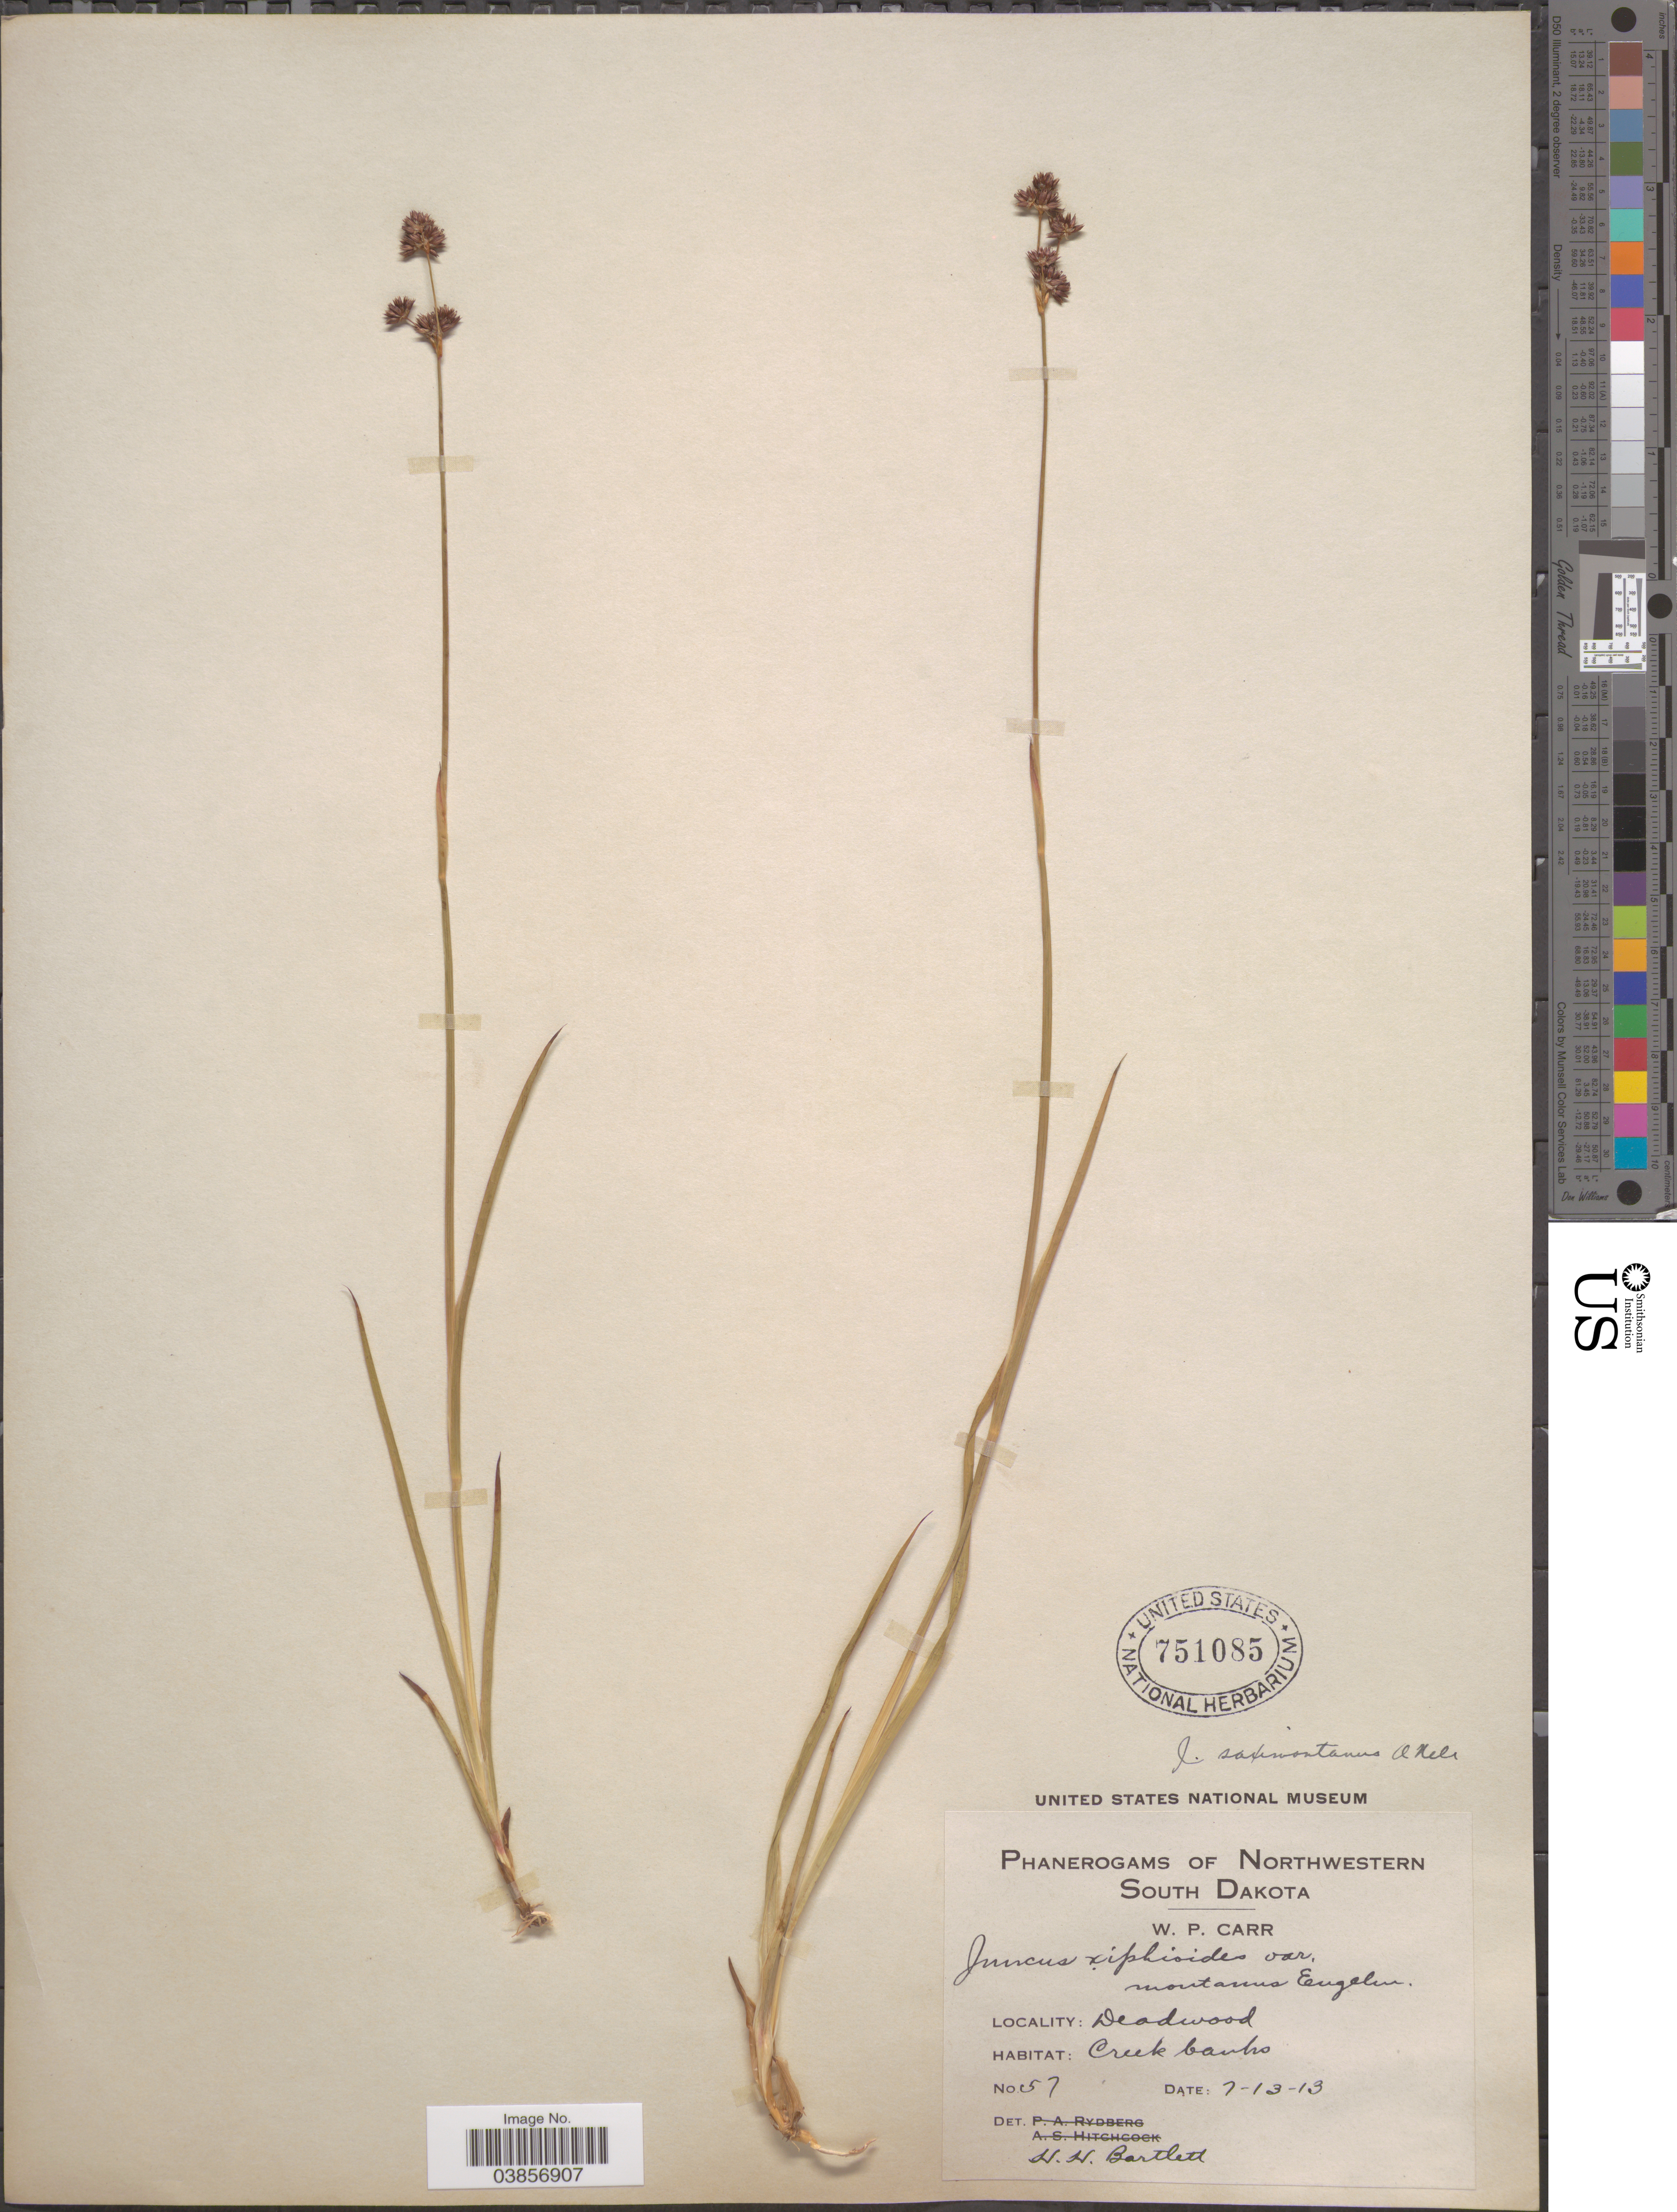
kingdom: Plantae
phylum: Tracheophyta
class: Liliopsida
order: Poales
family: Juncaceae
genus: Juncus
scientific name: Juncus saximontanus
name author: A. Nelson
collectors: W. Carr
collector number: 57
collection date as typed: Transcribed d/m/y: 13/7/13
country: United States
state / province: South Dakota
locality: Northwestern South Dakota. Deadwood.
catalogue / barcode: US 751085